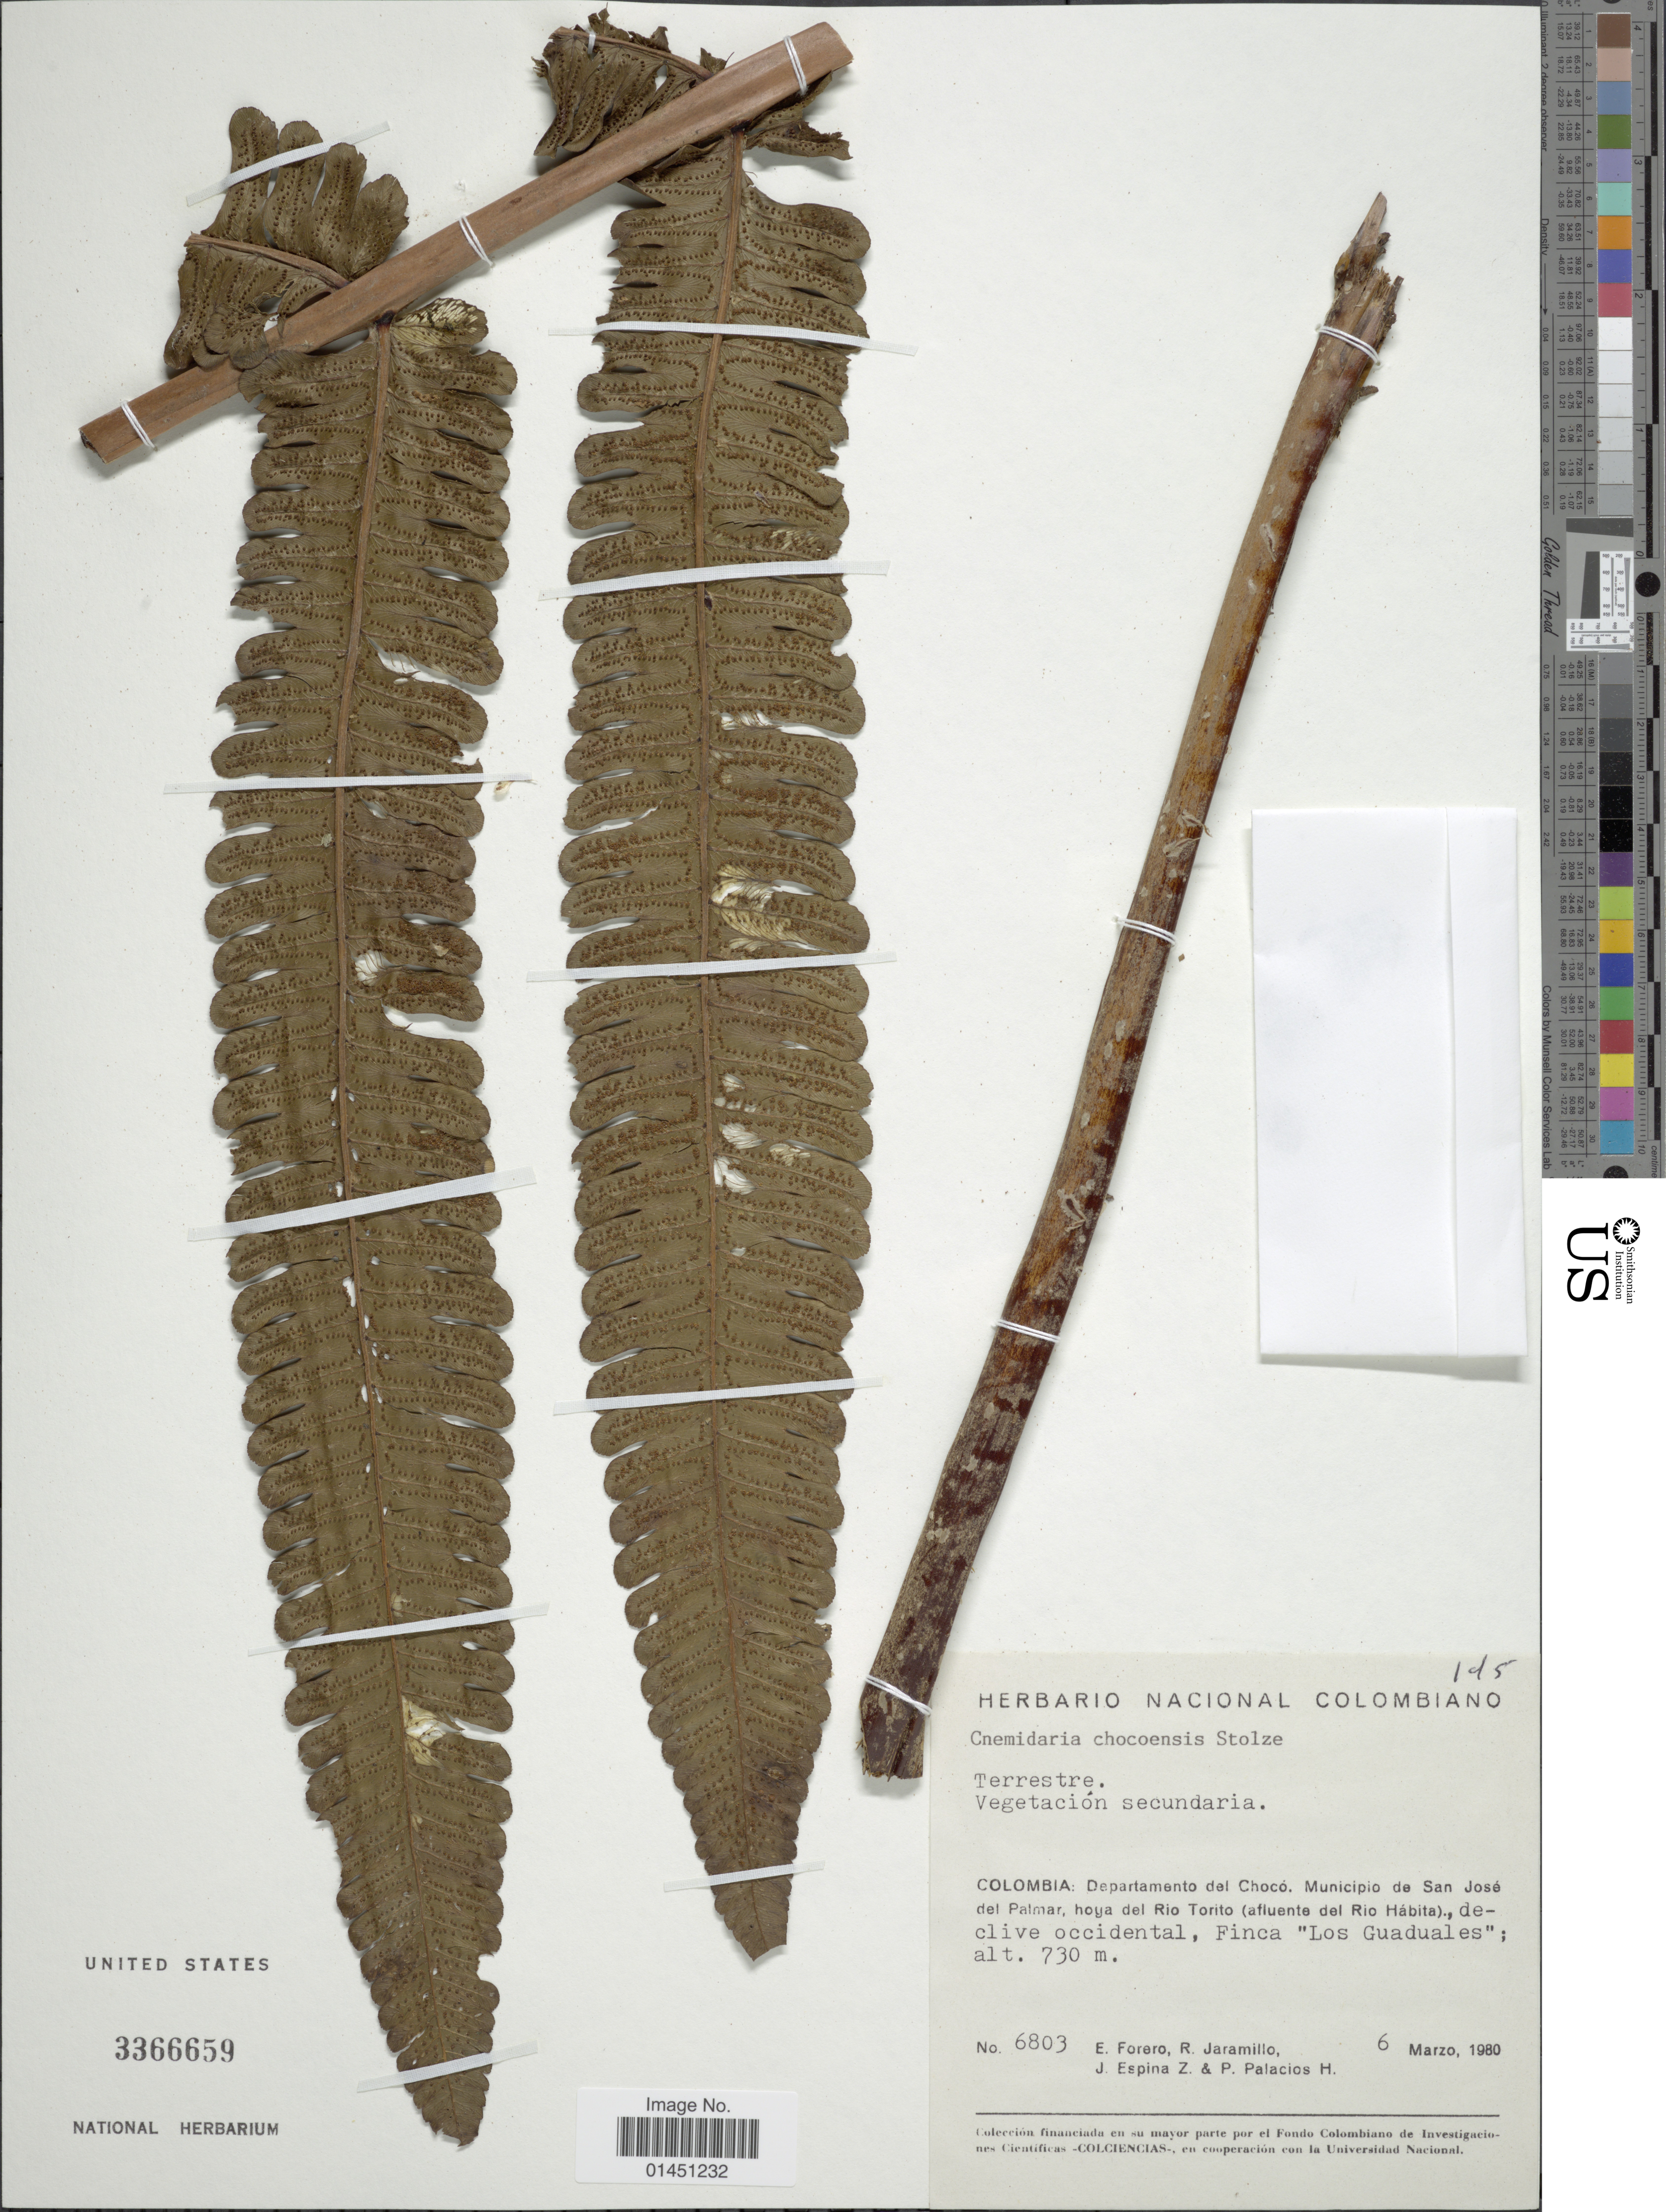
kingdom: Plantae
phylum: Tracheophyta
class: Polypodiopsida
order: Cyatheales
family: Cyatheaceae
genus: Cyathea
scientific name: Cyathea chocoensis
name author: (Stolze) Lehnert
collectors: E. Forero, R. Jaramillo M., J. Espina Z. & P. Palacios H.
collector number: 6803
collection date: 1980-03-06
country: Colombia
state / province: Chocó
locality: Municipio de San Jose del Palmar, hoya del Rio Torito (afluente del Rio Habita), delcive occidental, Finca Los Guaduales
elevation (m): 730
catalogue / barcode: US 3366659